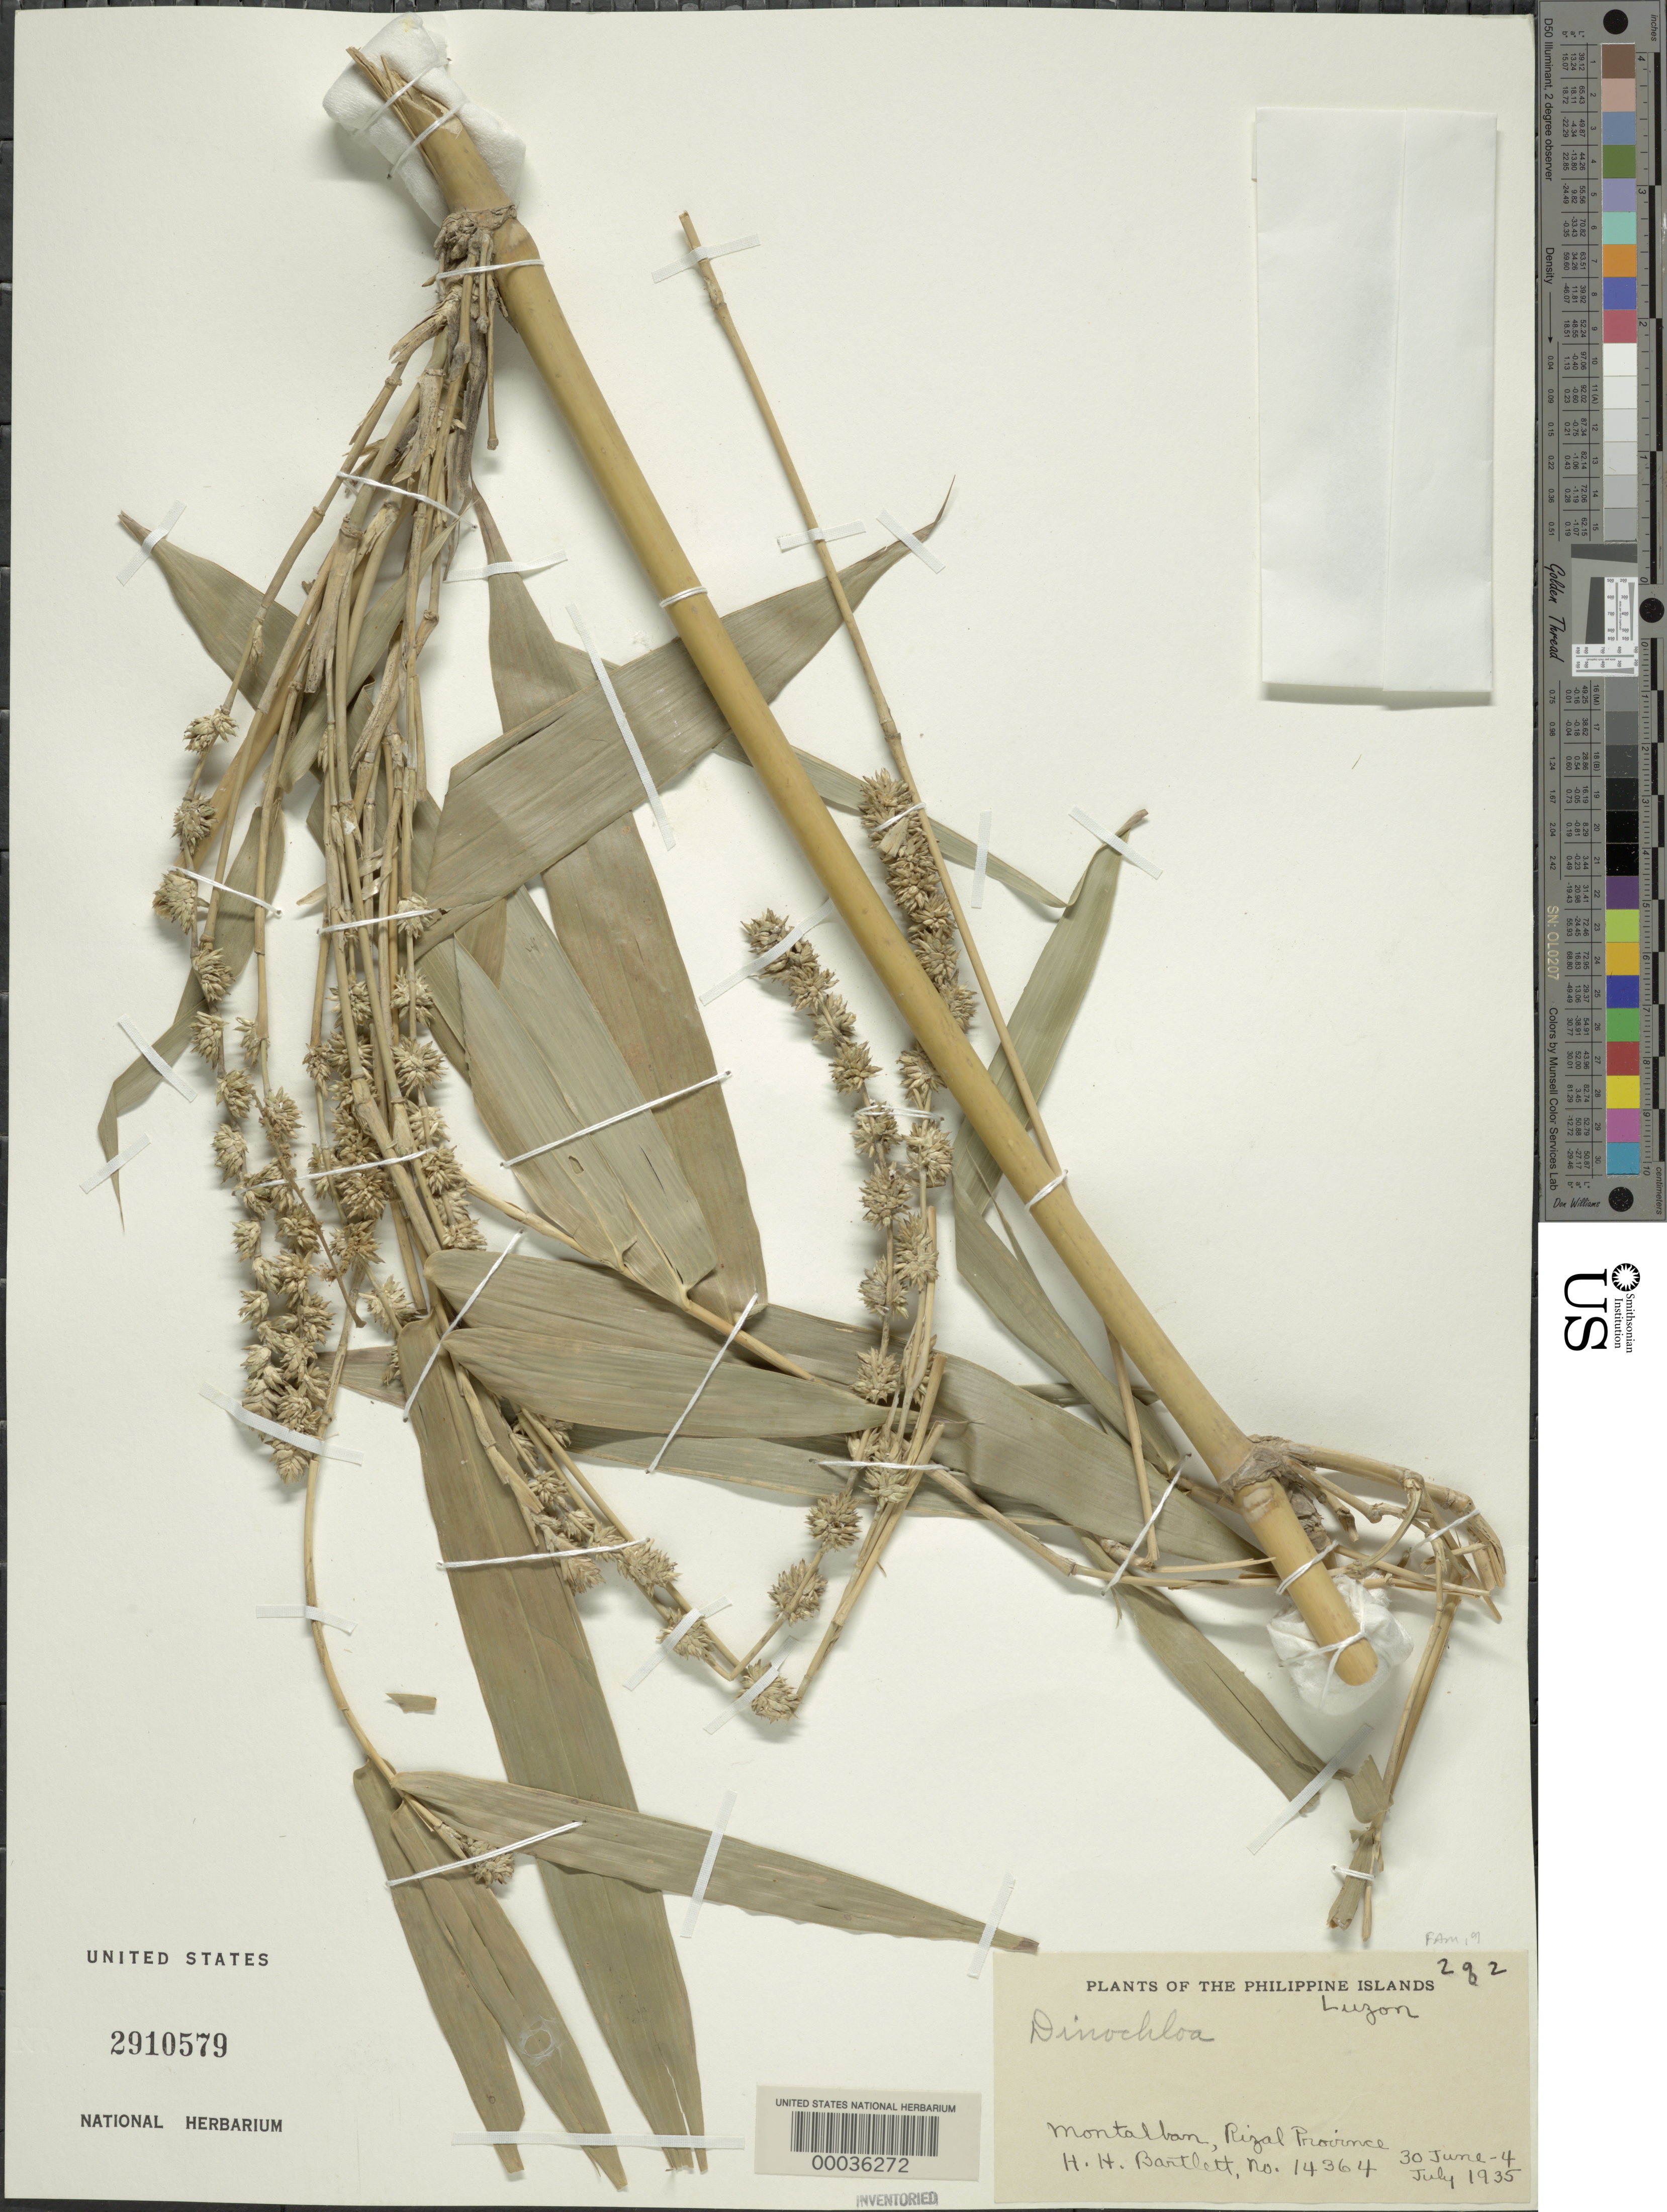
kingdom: Plantae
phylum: Tracheophyta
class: Liliopsida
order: Poales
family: Poaceae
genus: Dinochloa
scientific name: Dinochloa sp.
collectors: H. H. Bartlett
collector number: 14364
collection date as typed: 30 Jun 1935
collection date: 1935-06-30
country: Philippines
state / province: Calabarzon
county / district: Rizal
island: Luzon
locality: Montalban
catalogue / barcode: US 2910579